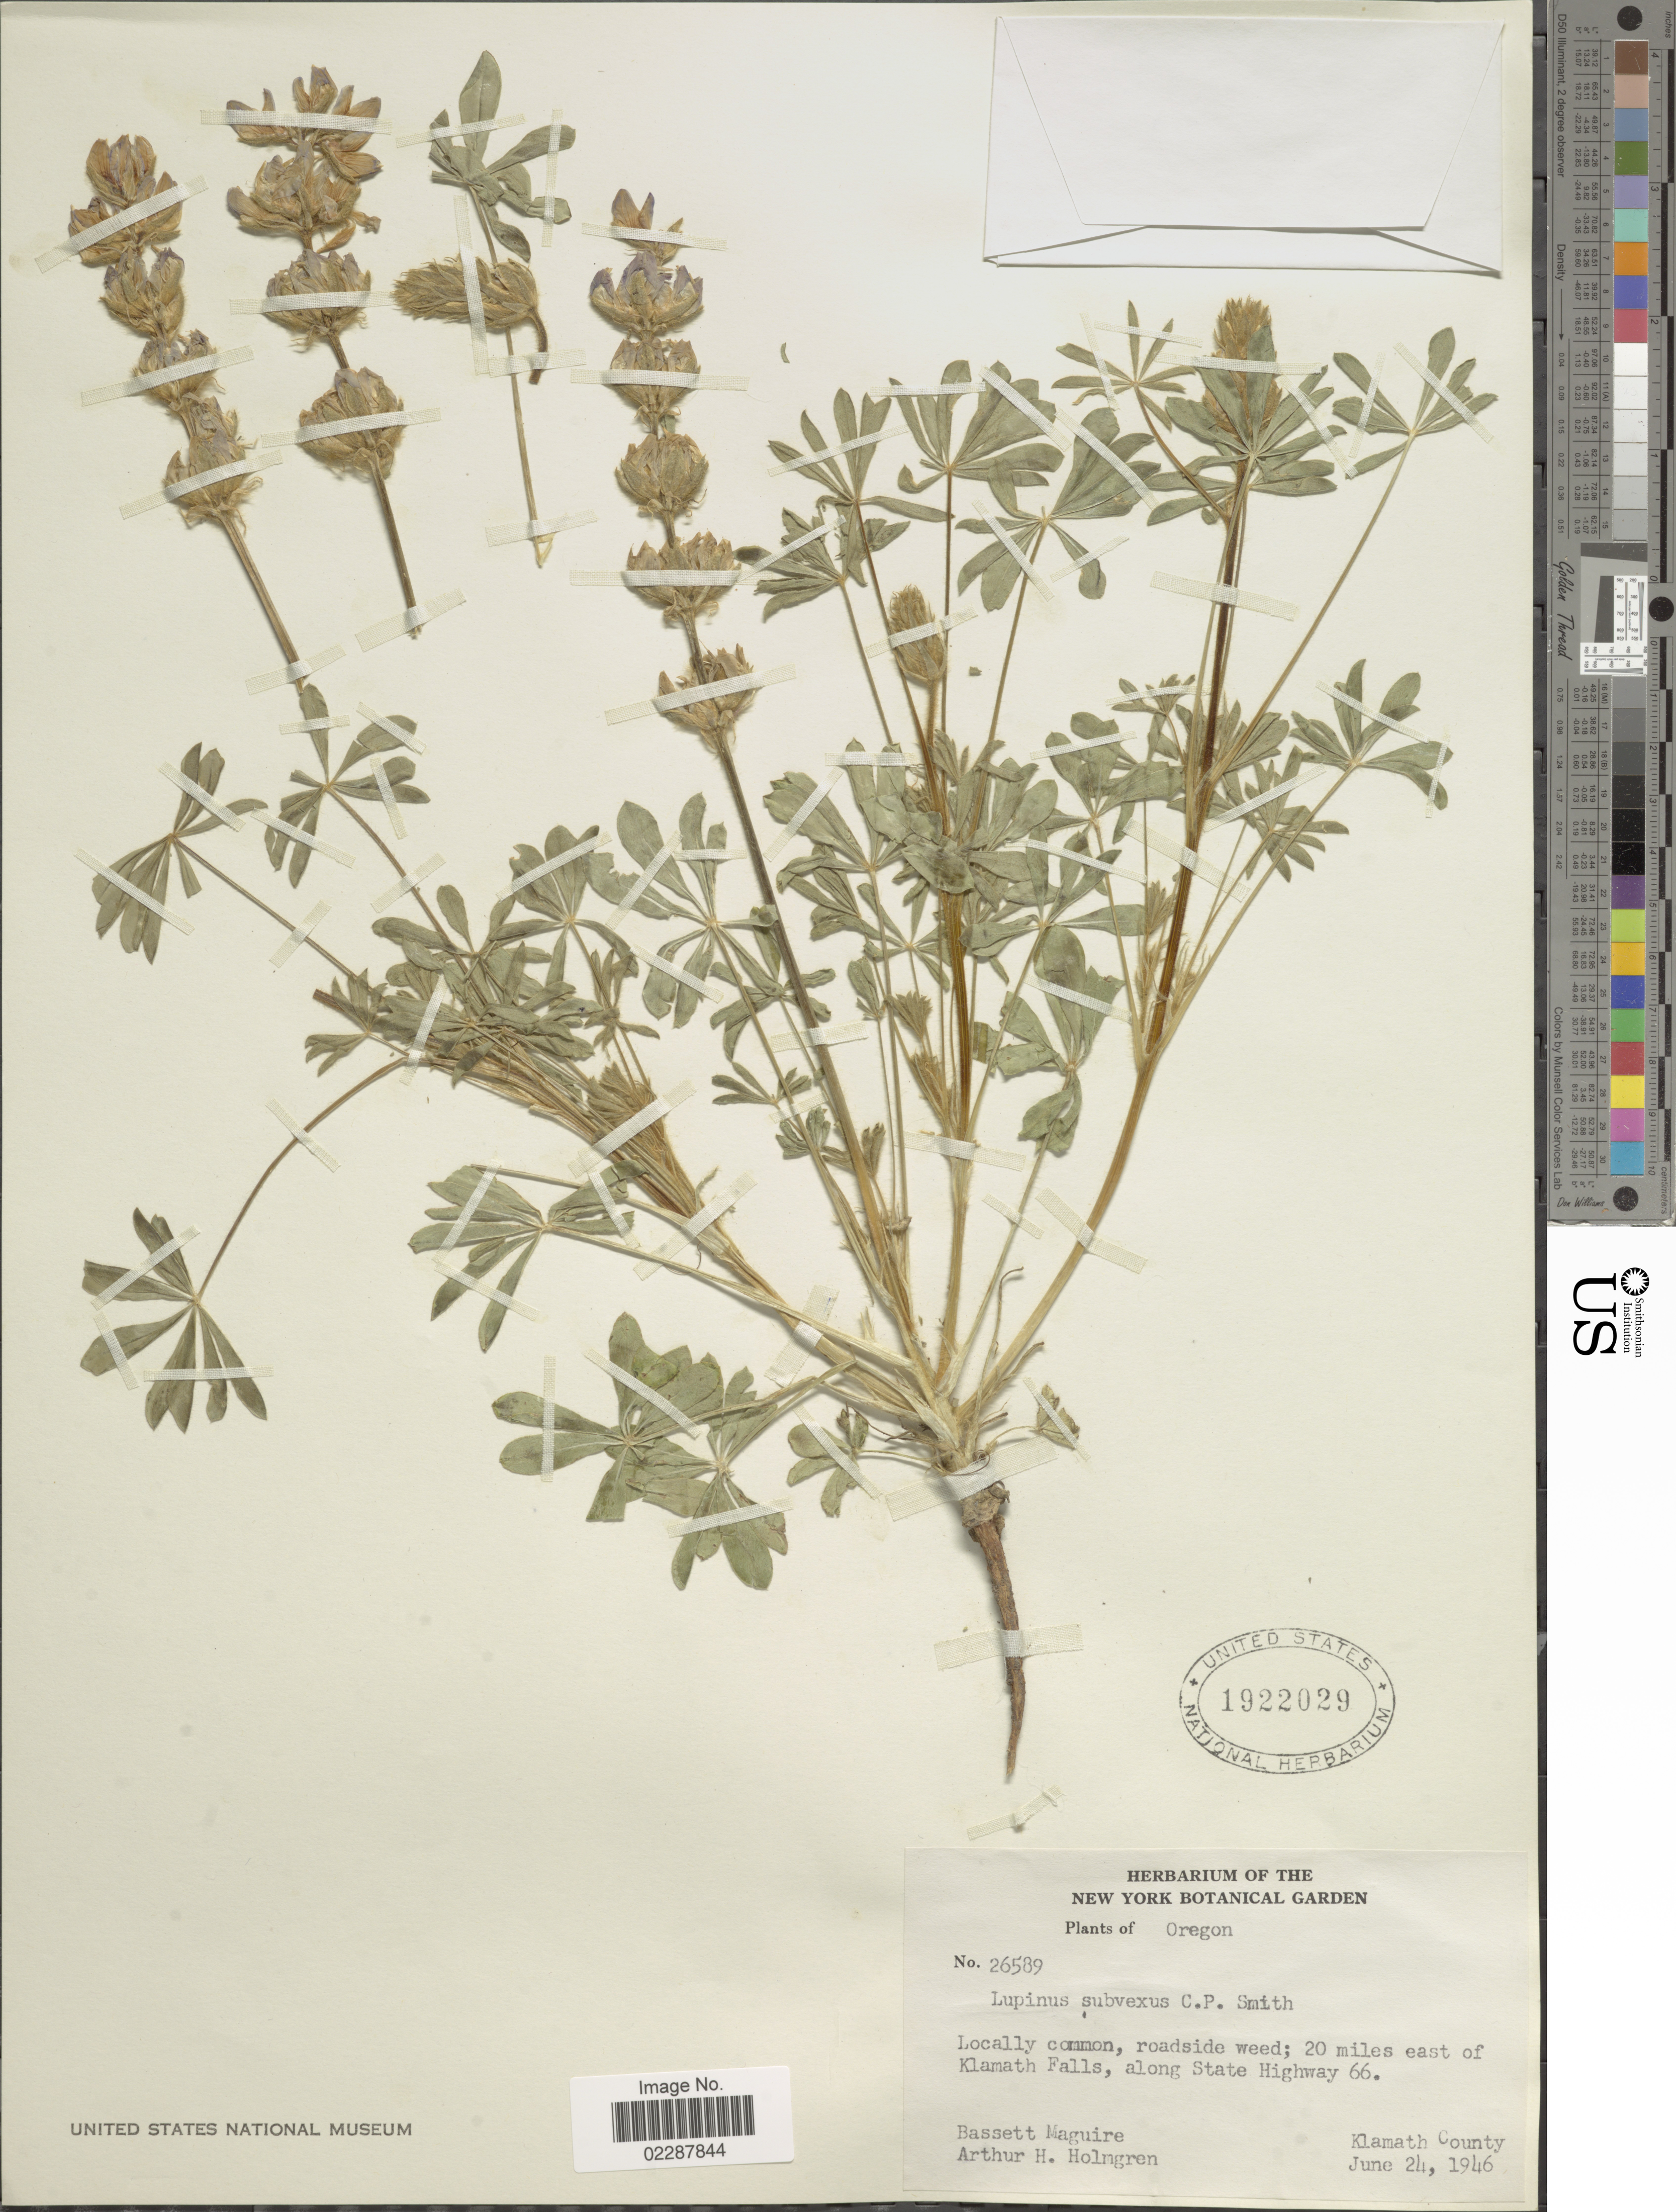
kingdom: Plantae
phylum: Tracheophyta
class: Magnoliopsida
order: Fabales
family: Fabaceae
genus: Lupinus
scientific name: Lupinus subvexus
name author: C.P. Sm.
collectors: B. Maguire & A. H. Holmgren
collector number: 26589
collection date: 1946-06-24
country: United States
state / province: Oregon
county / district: Klamath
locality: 20 miles east of Klamath Falls, along State Highway 66, Klamath County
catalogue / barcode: US 19220299